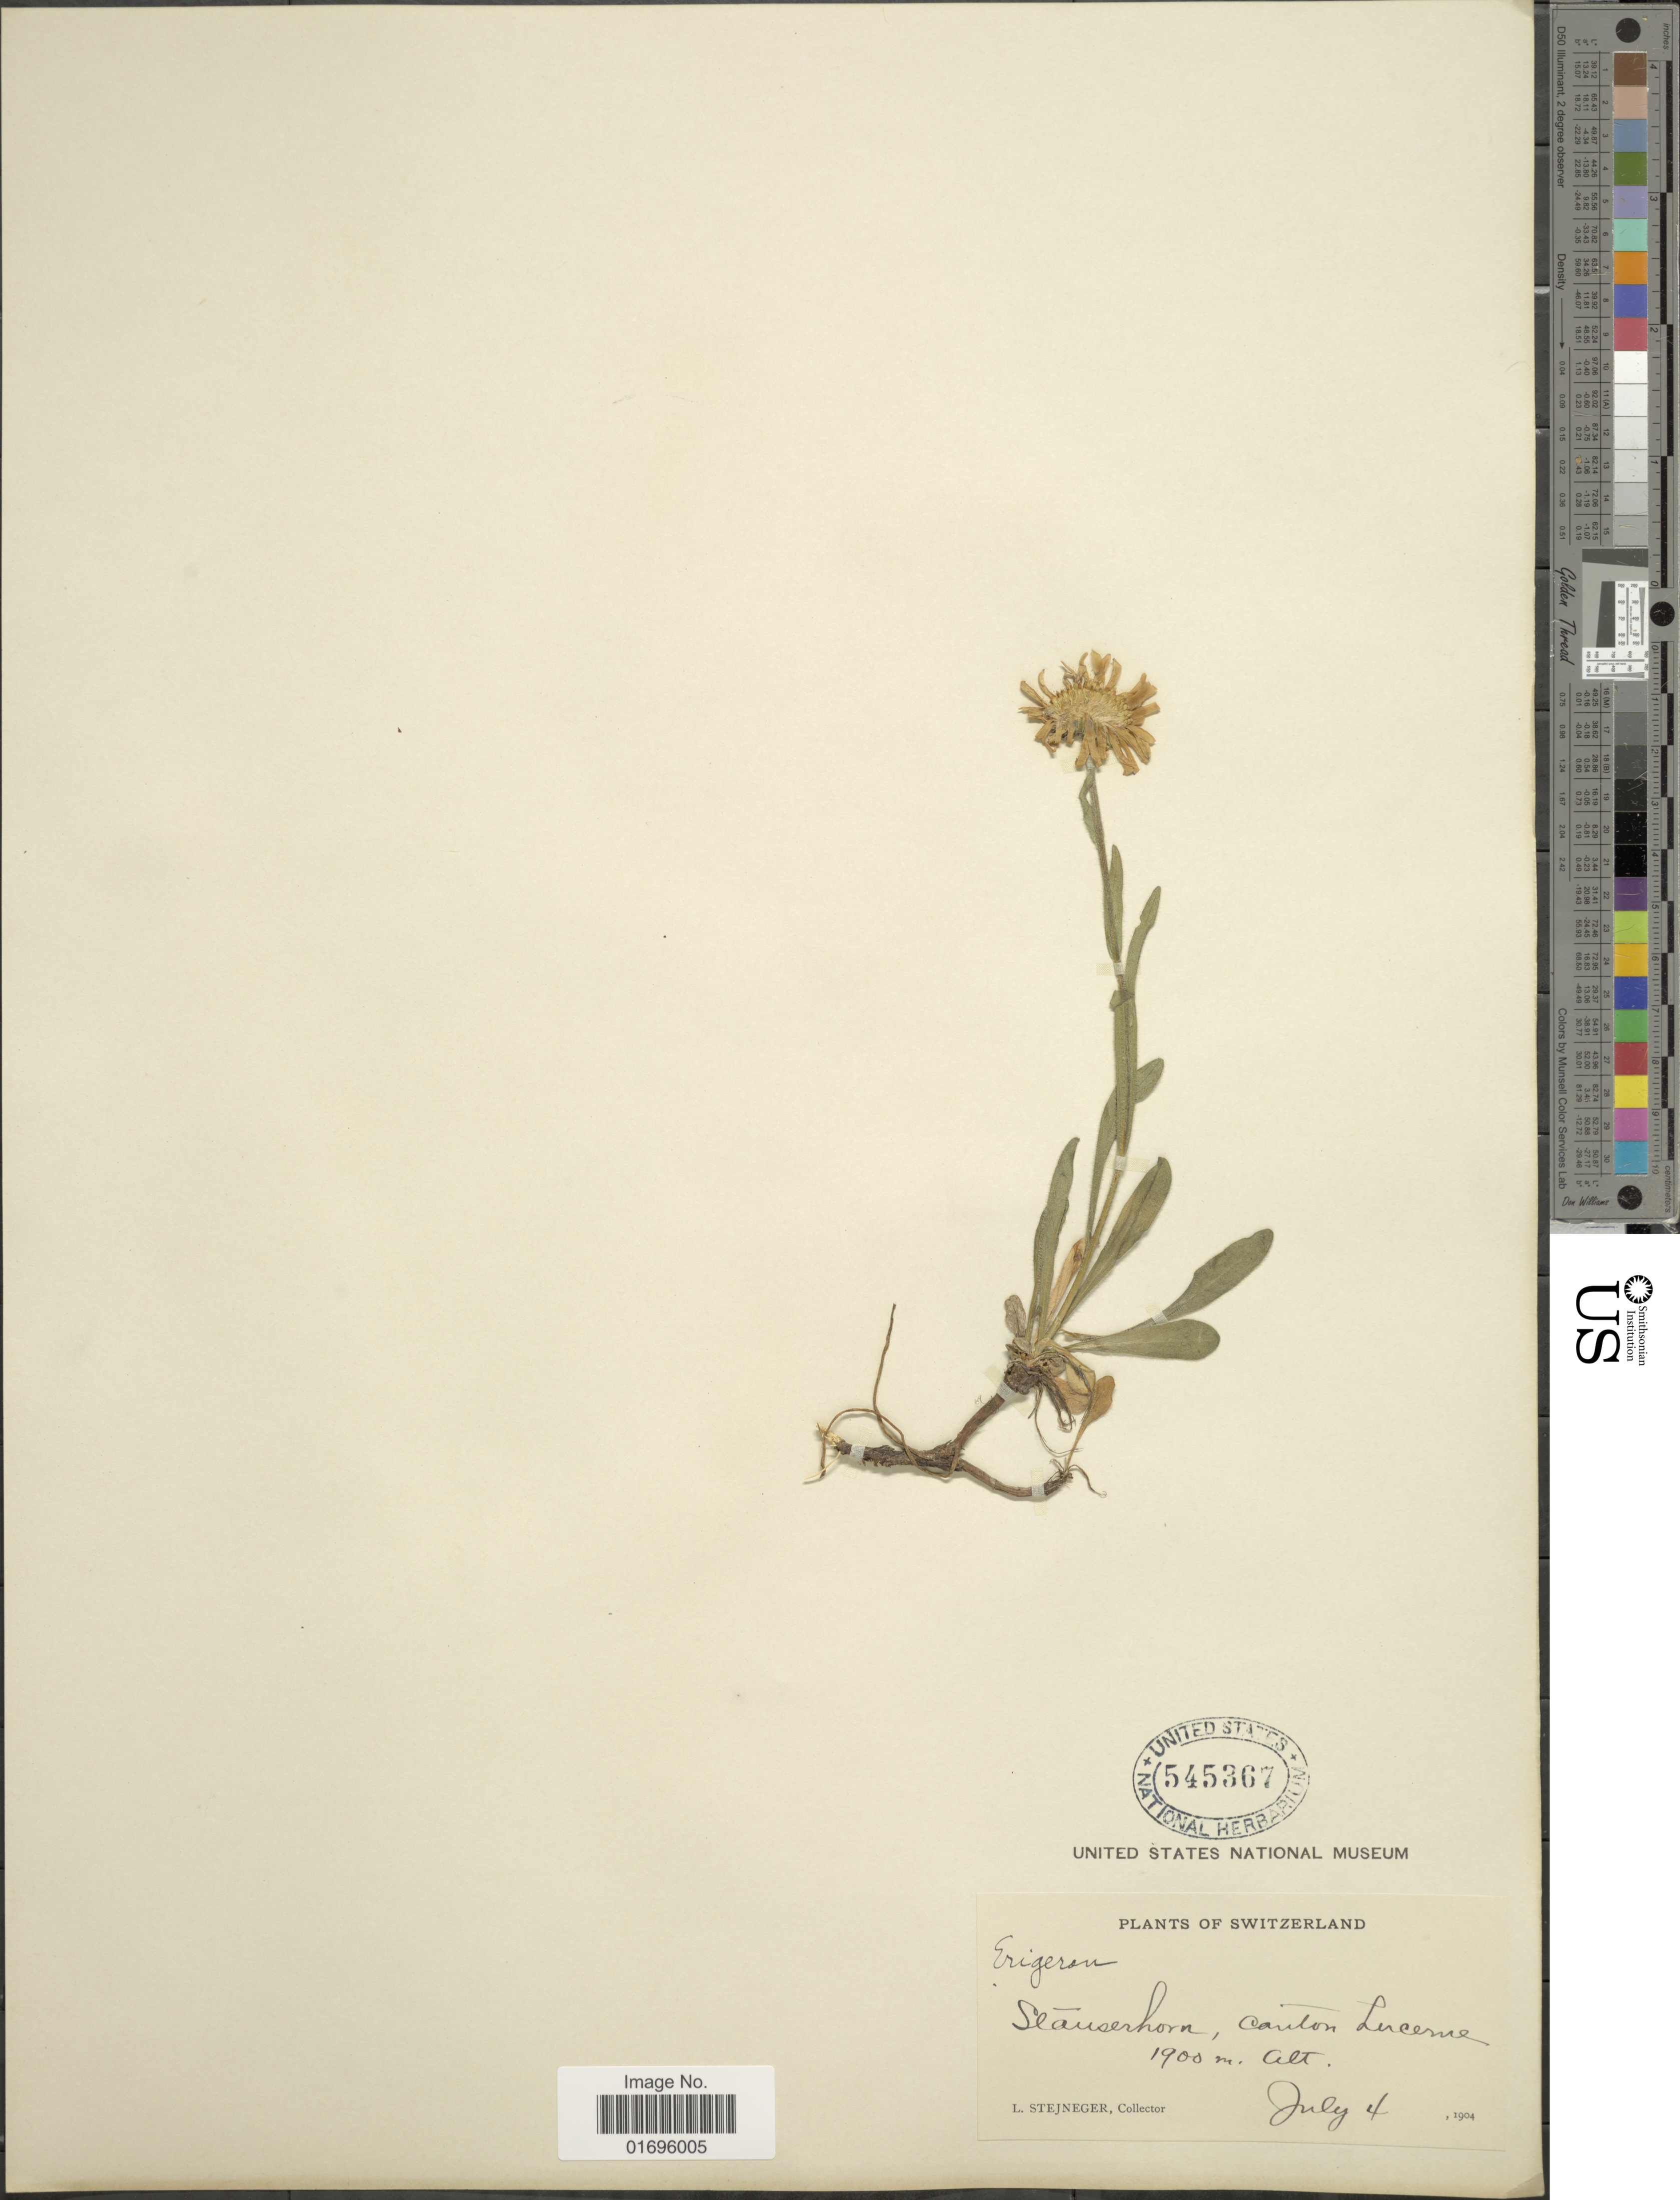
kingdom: Plantae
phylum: Tracheophyta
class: Magnoliopsida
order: Asterales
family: Asteraceae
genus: Aster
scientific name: Aster alpinus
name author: L.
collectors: L. Stejneger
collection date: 1904-07-04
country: Switzerland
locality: Stauserhorn, canton Lucerne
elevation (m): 1900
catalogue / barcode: US 545367